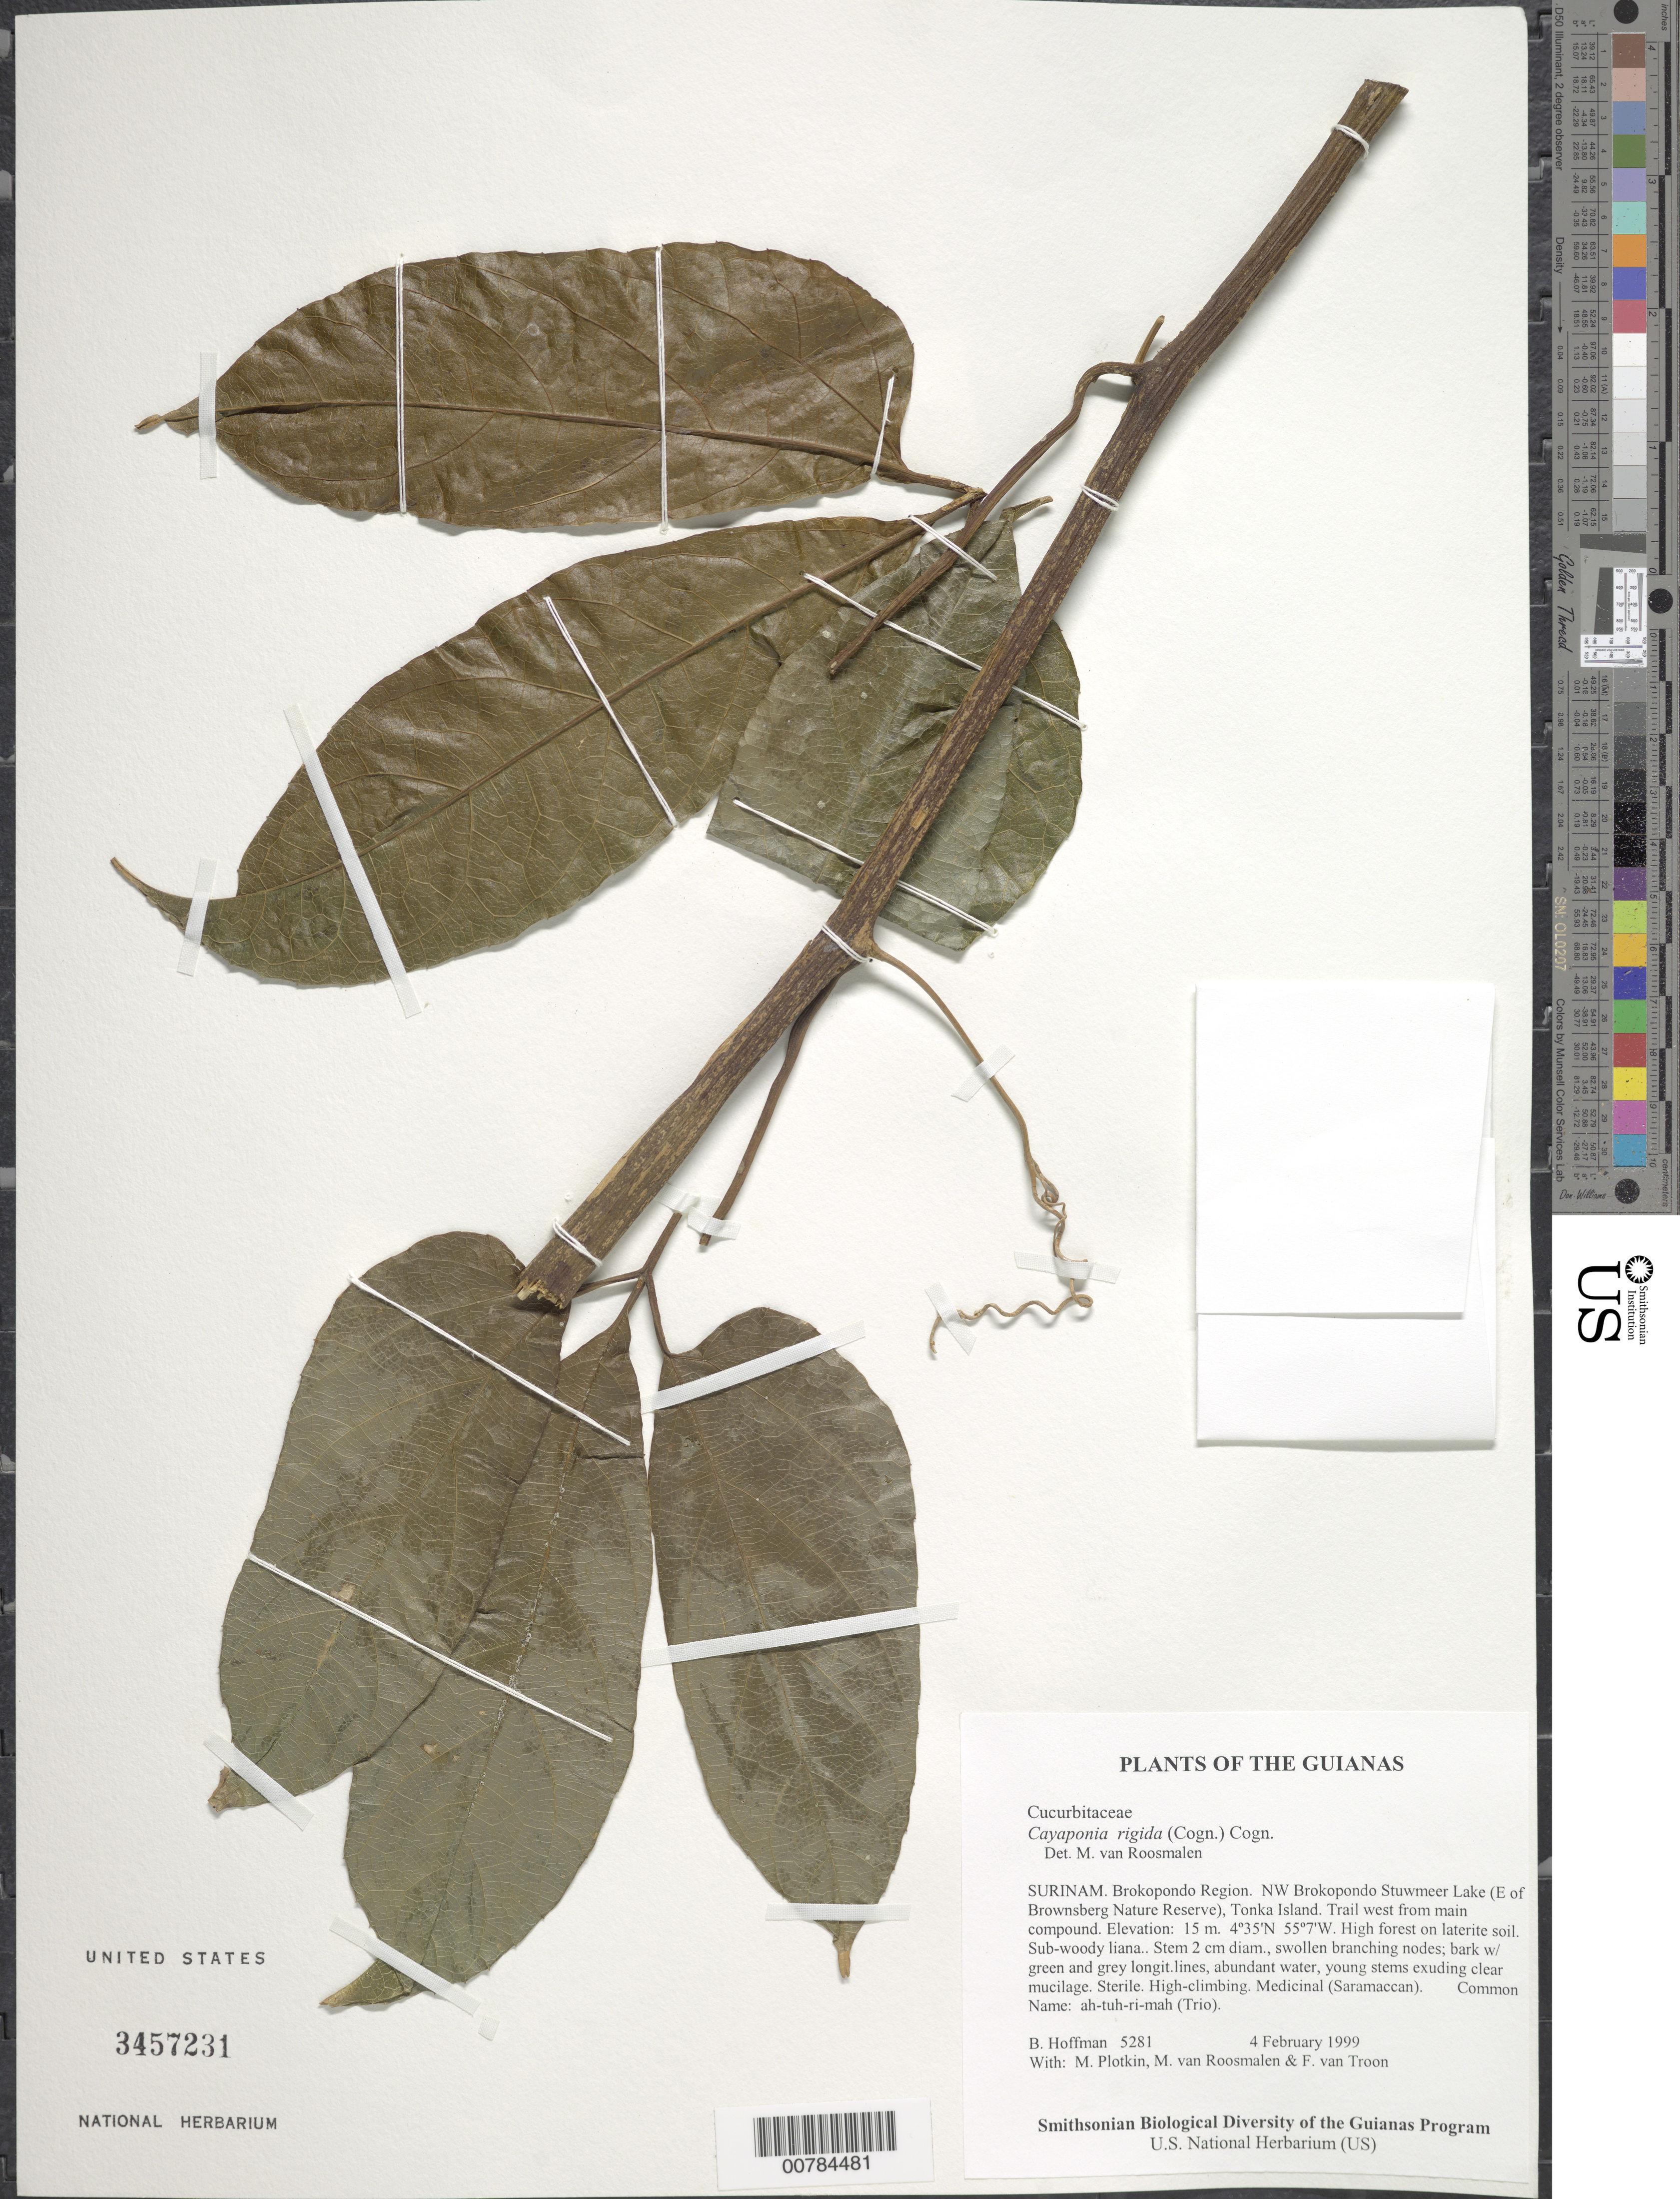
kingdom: Plantae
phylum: Tracheophyta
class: Magnoliopsida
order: Cucurbitales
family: Cucurbitaceae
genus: Cayaponia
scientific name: Cayaponia rigida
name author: (Cogn.) Cogn.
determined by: Roosmalen, M. van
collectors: B. Hoffman, M. Plotkin, M. Roosmalen & F. Van Troon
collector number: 5281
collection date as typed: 4 February 1999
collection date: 1999-02-04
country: Suriname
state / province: Brokopondo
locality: NW Brokopondo Stuwmeer Lake (E of Brownsberg Nature Reserve), Tonka Island. Trail west from main compound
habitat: High forest on laterite soil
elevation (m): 15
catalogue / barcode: US 3457231